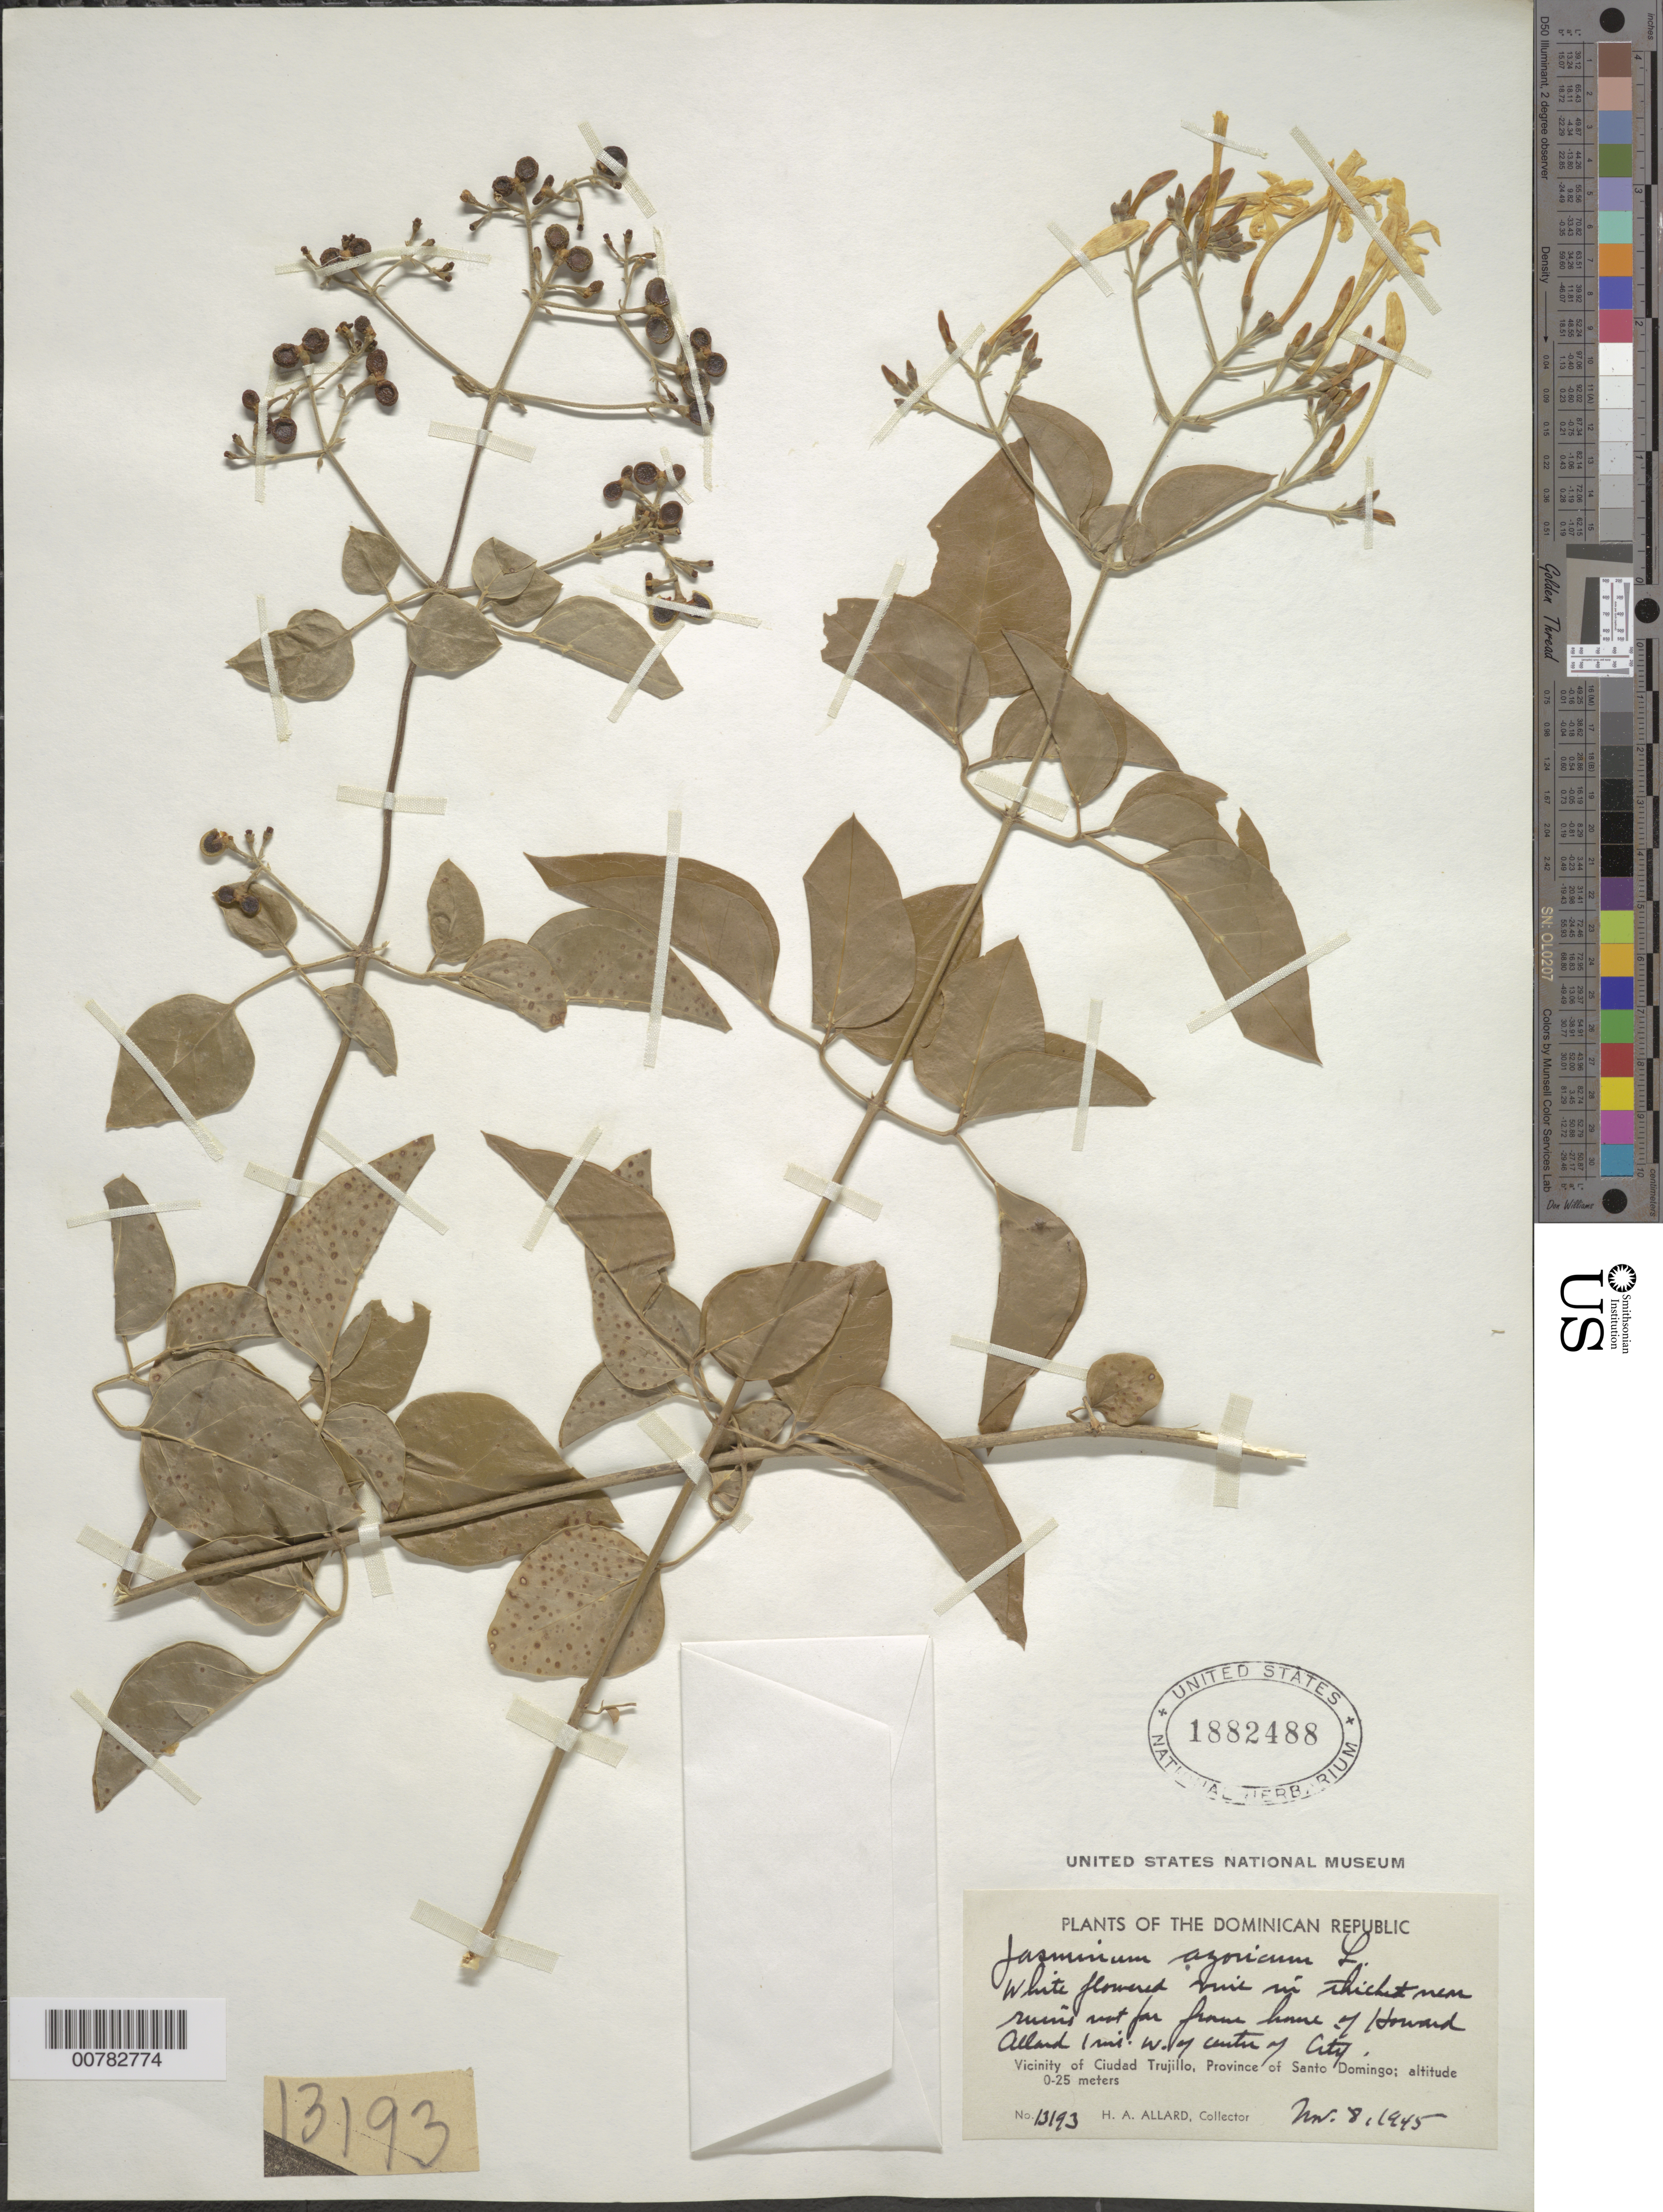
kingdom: Plantae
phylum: Tracheophyta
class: Magnoliopsida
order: Lamiales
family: Oleaceae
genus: Jasminum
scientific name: Jasminum fluminense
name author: Vell.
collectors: H. A. Allard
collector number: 13193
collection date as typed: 08 Nov 1945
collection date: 1945-11-08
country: Dominican Republic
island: Hispaniola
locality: Province of Santo Domingo, vicinity of Ciudad Trujillo, not far from house of Howard Allard, 1 mile W of center of city.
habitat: Thicket near ruins.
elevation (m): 0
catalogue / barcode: US 1882488